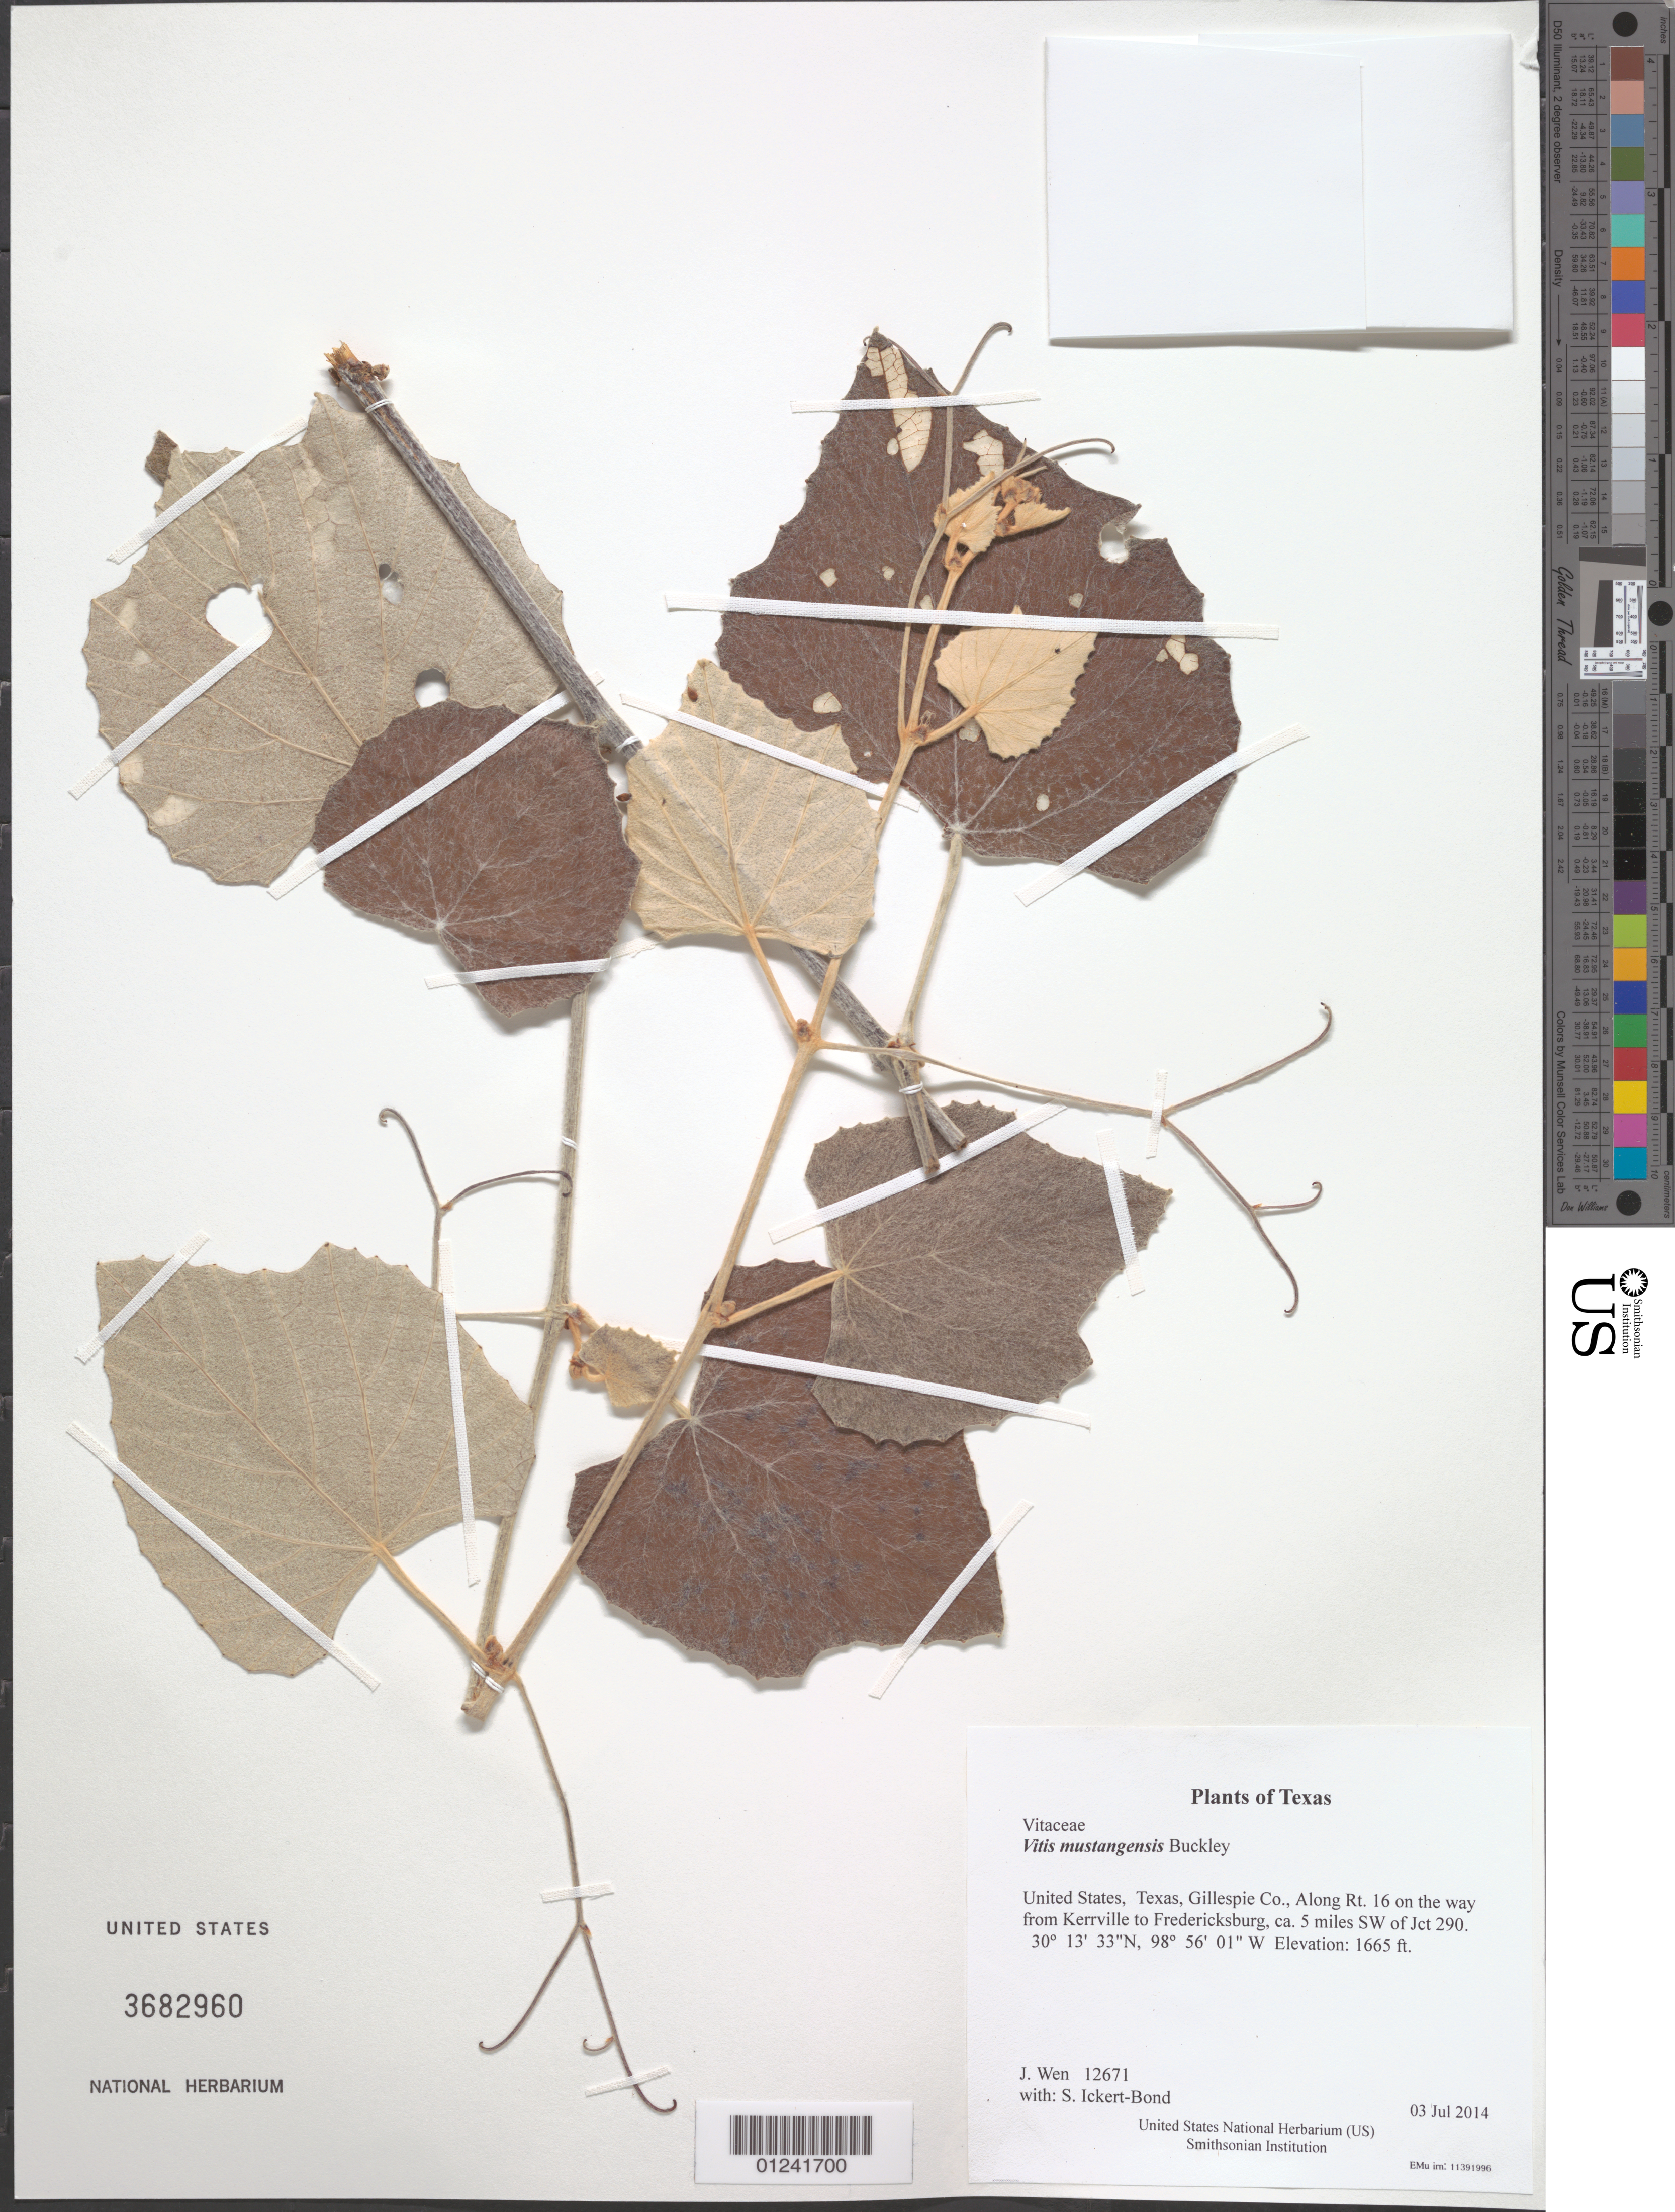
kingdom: Plantae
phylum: Tracheophyta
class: Magnoliopsida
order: Vitales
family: Vitaceae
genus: Vitis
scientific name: Vitis mustangensis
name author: Buckley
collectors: J. Wen & S. Ickert-Bond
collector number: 12671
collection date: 2014-07-03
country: United States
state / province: Texas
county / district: Gillespie Co.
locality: Along Rt. 16 on the way from Kerrville to Fredericksburg, ca. 5 miles SW of Jct 290.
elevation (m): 507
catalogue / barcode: US 3682960